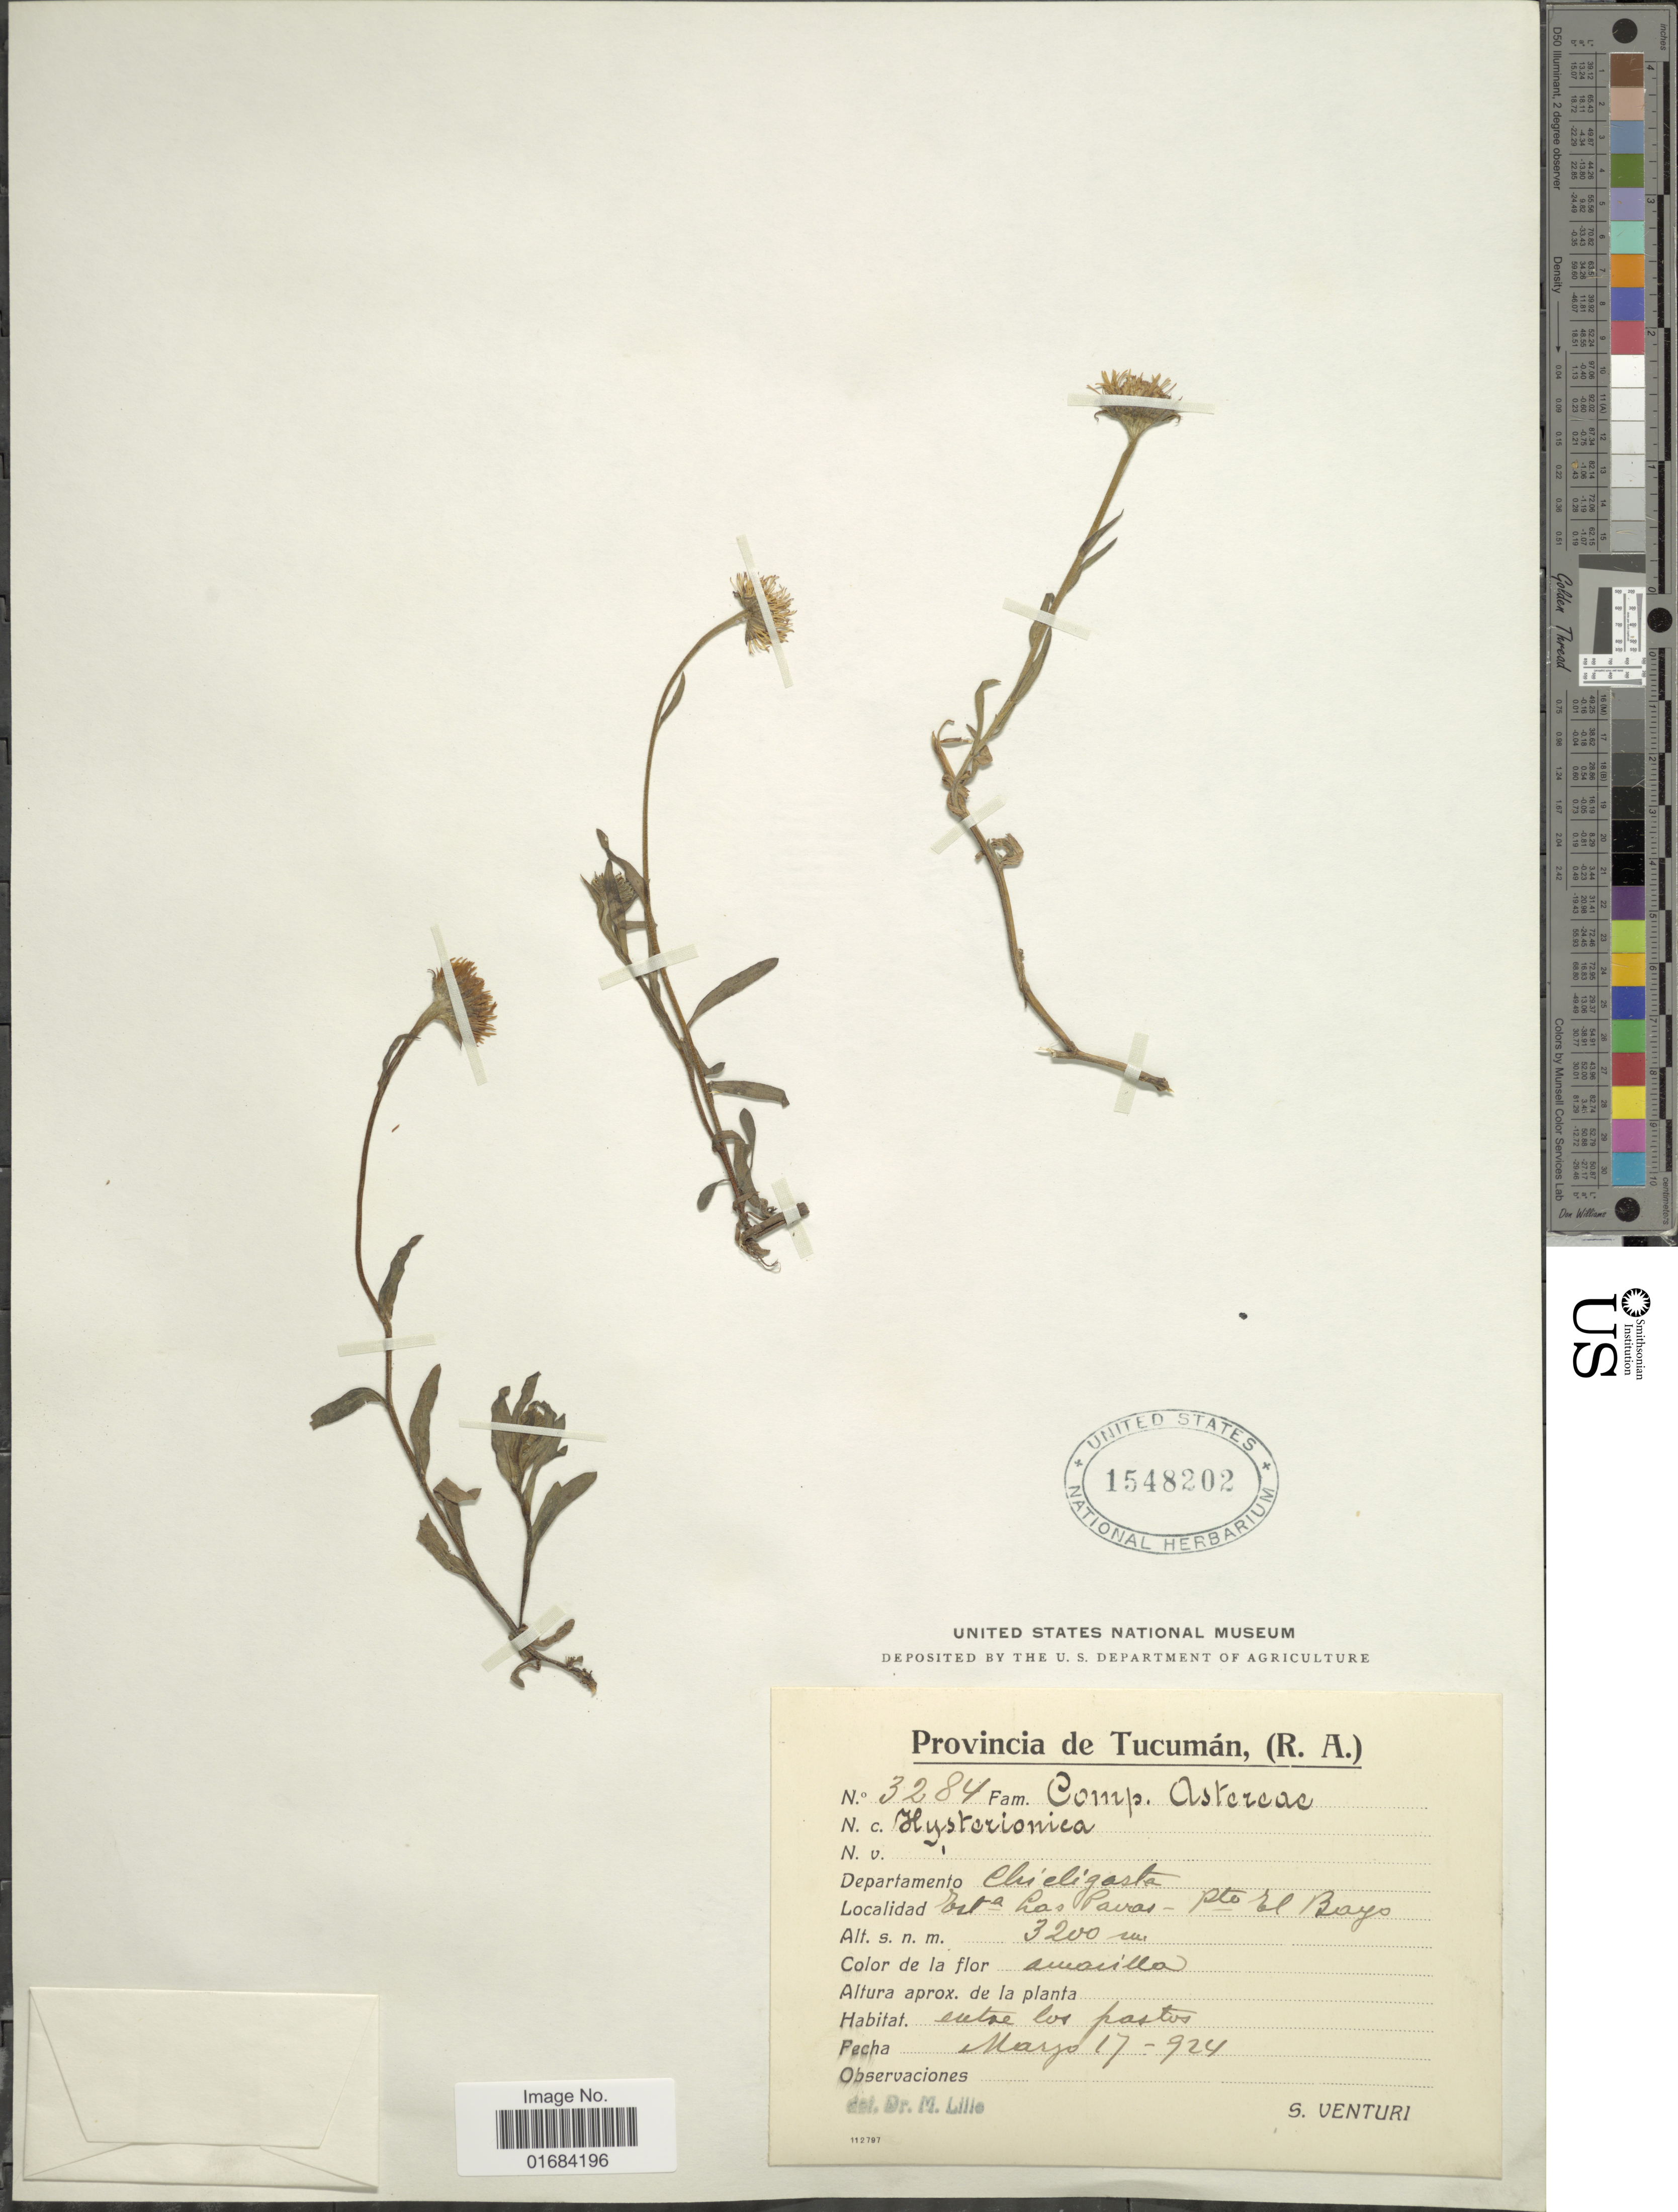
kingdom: Plantae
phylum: Tracheophyta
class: Magnoliopsida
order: Asterales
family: Asteraceae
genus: Hysterionica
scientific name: Hysterionica sp.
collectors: S. Venturi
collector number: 3284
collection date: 1924-05-17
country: Argentina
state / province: Tucuman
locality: (R.A.), Departamento Chicligasta, Est a Las Pavas - Dto El Bayo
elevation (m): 3200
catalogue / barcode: US 1548202